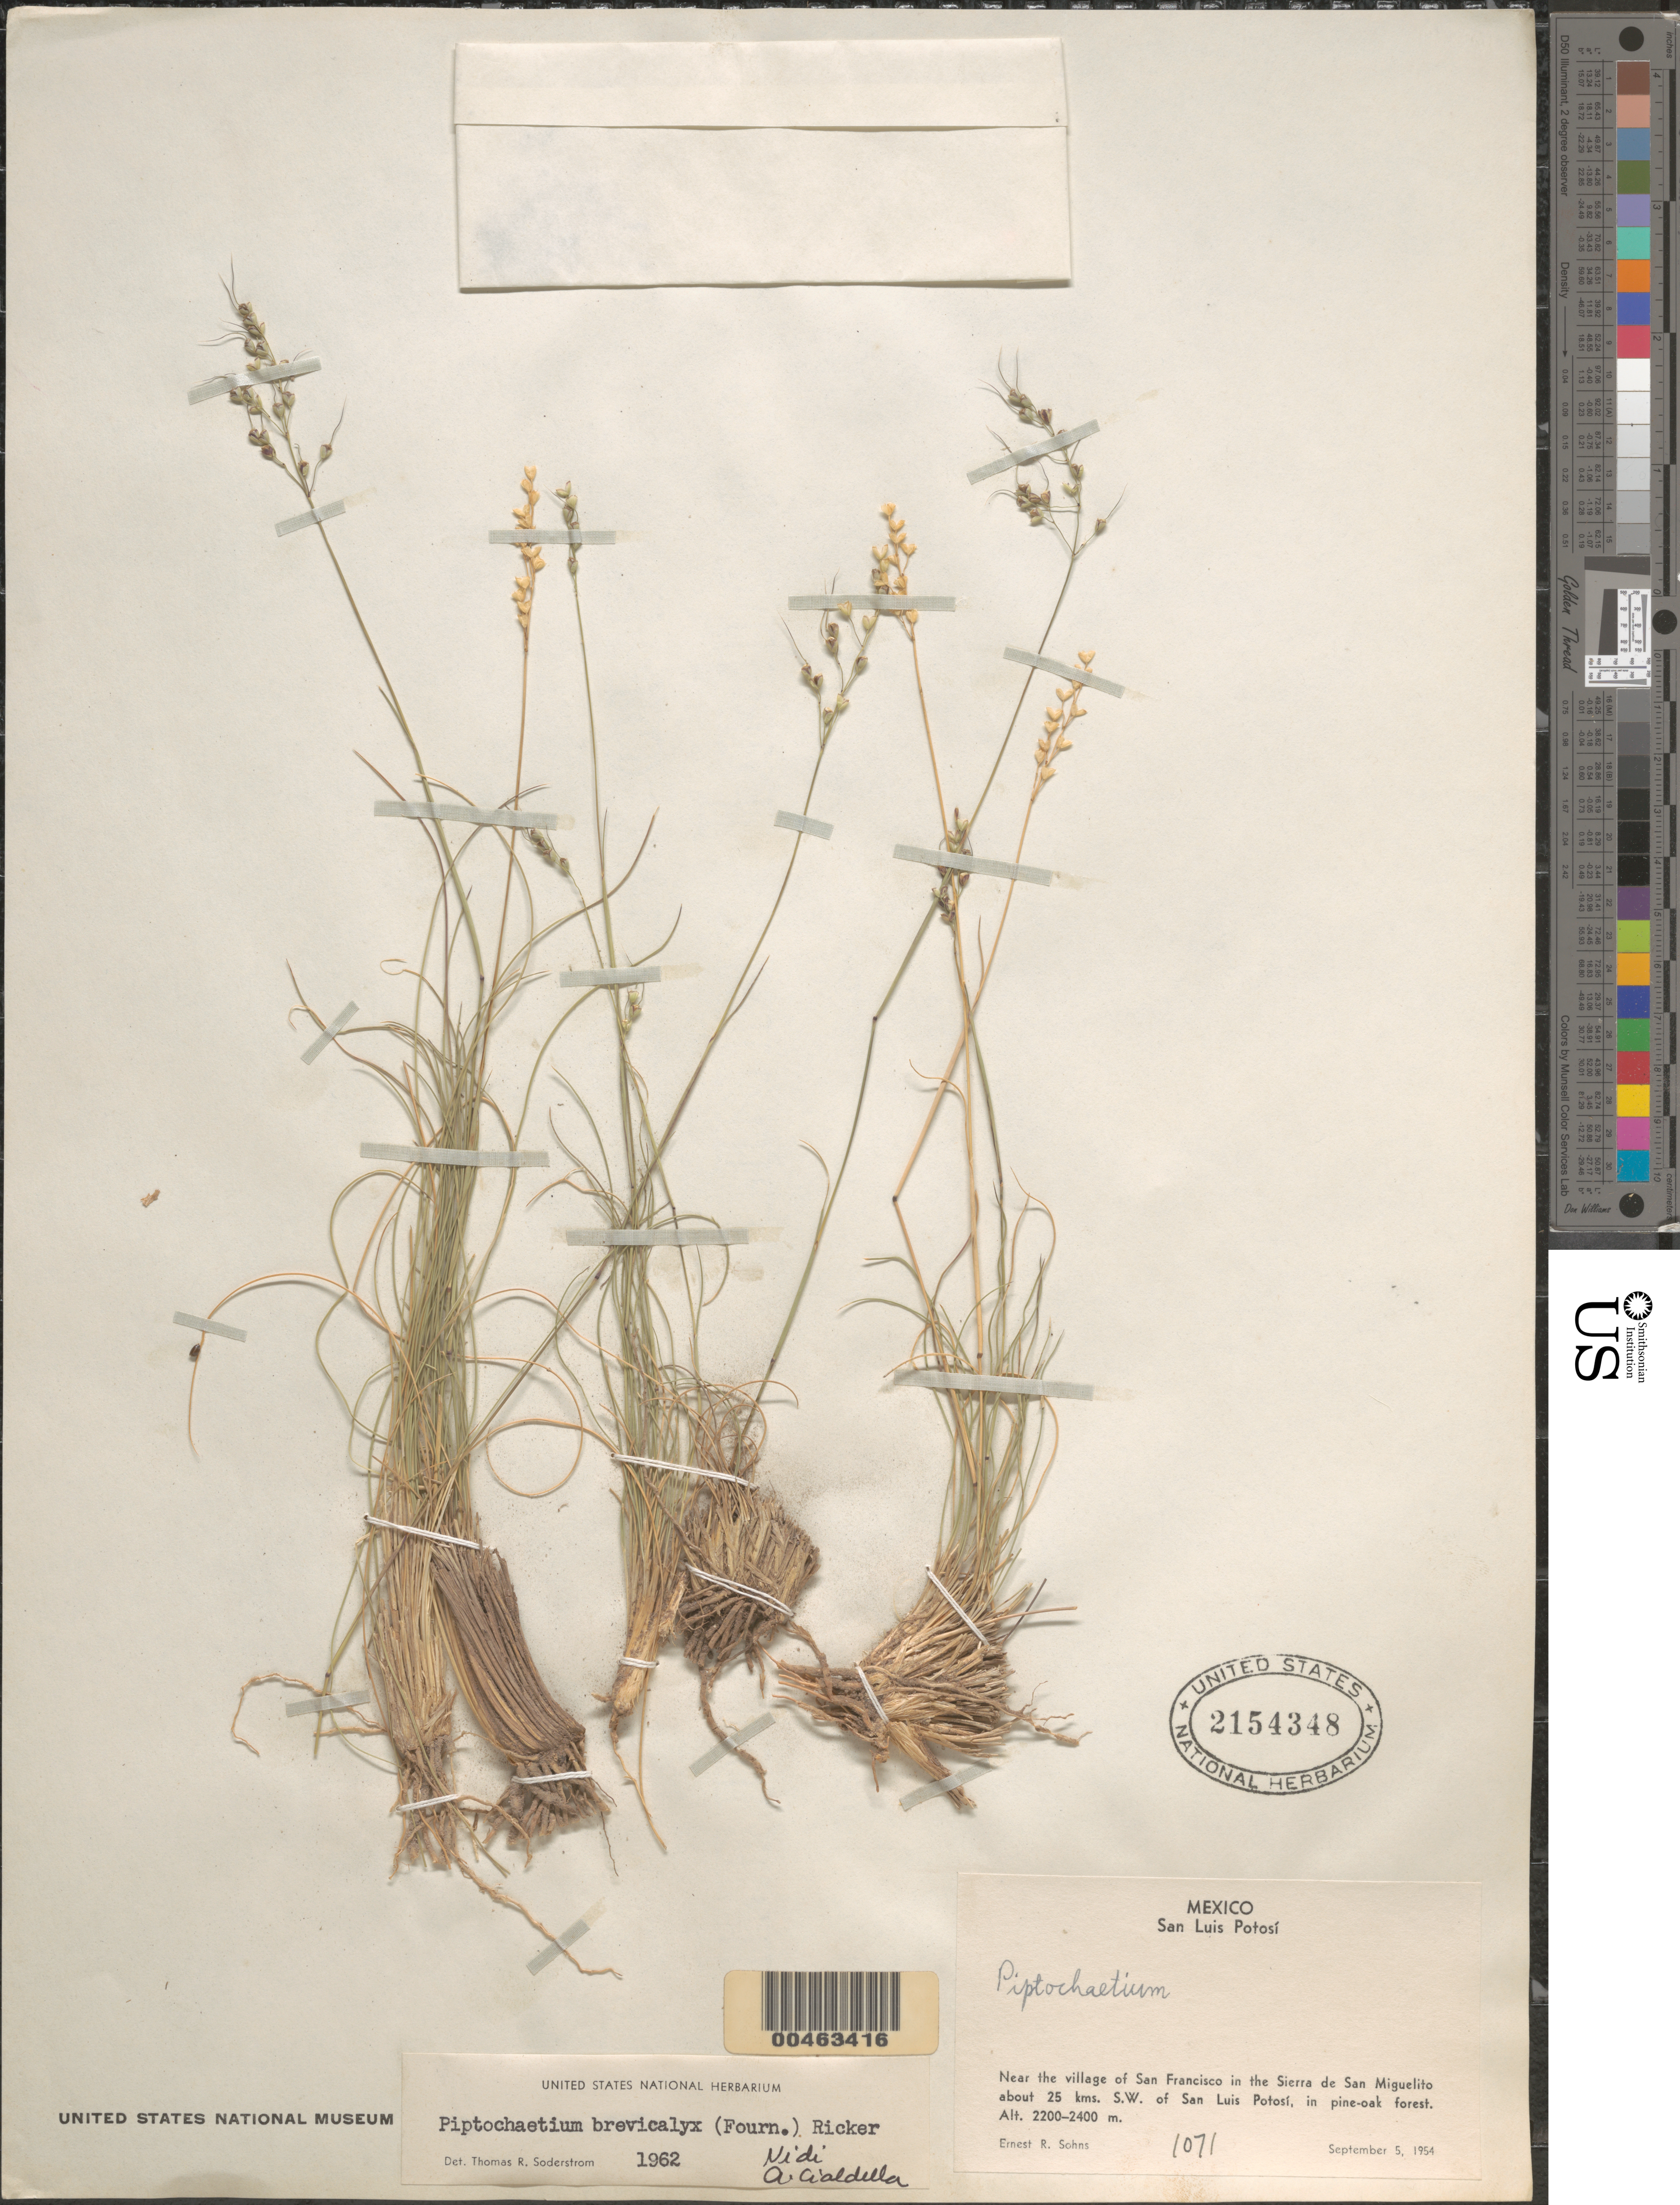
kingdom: Plantae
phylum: Tracheophyta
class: Liliopsida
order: Poales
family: Poaceae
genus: Piptochaetium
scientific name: Piptochaetium brevicalyx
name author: (E. Fourn.)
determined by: Soderstrom, T. R.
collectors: E. R. Sohns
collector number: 1071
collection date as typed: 5 Sep 1954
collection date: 1954-09-05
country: Mexico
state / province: San Luis Potosi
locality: Near the village of San Francisco in the Sierra de San Miguelito about 25 km SW of San Luis Potos¡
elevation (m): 2200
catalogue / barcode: US 2154348